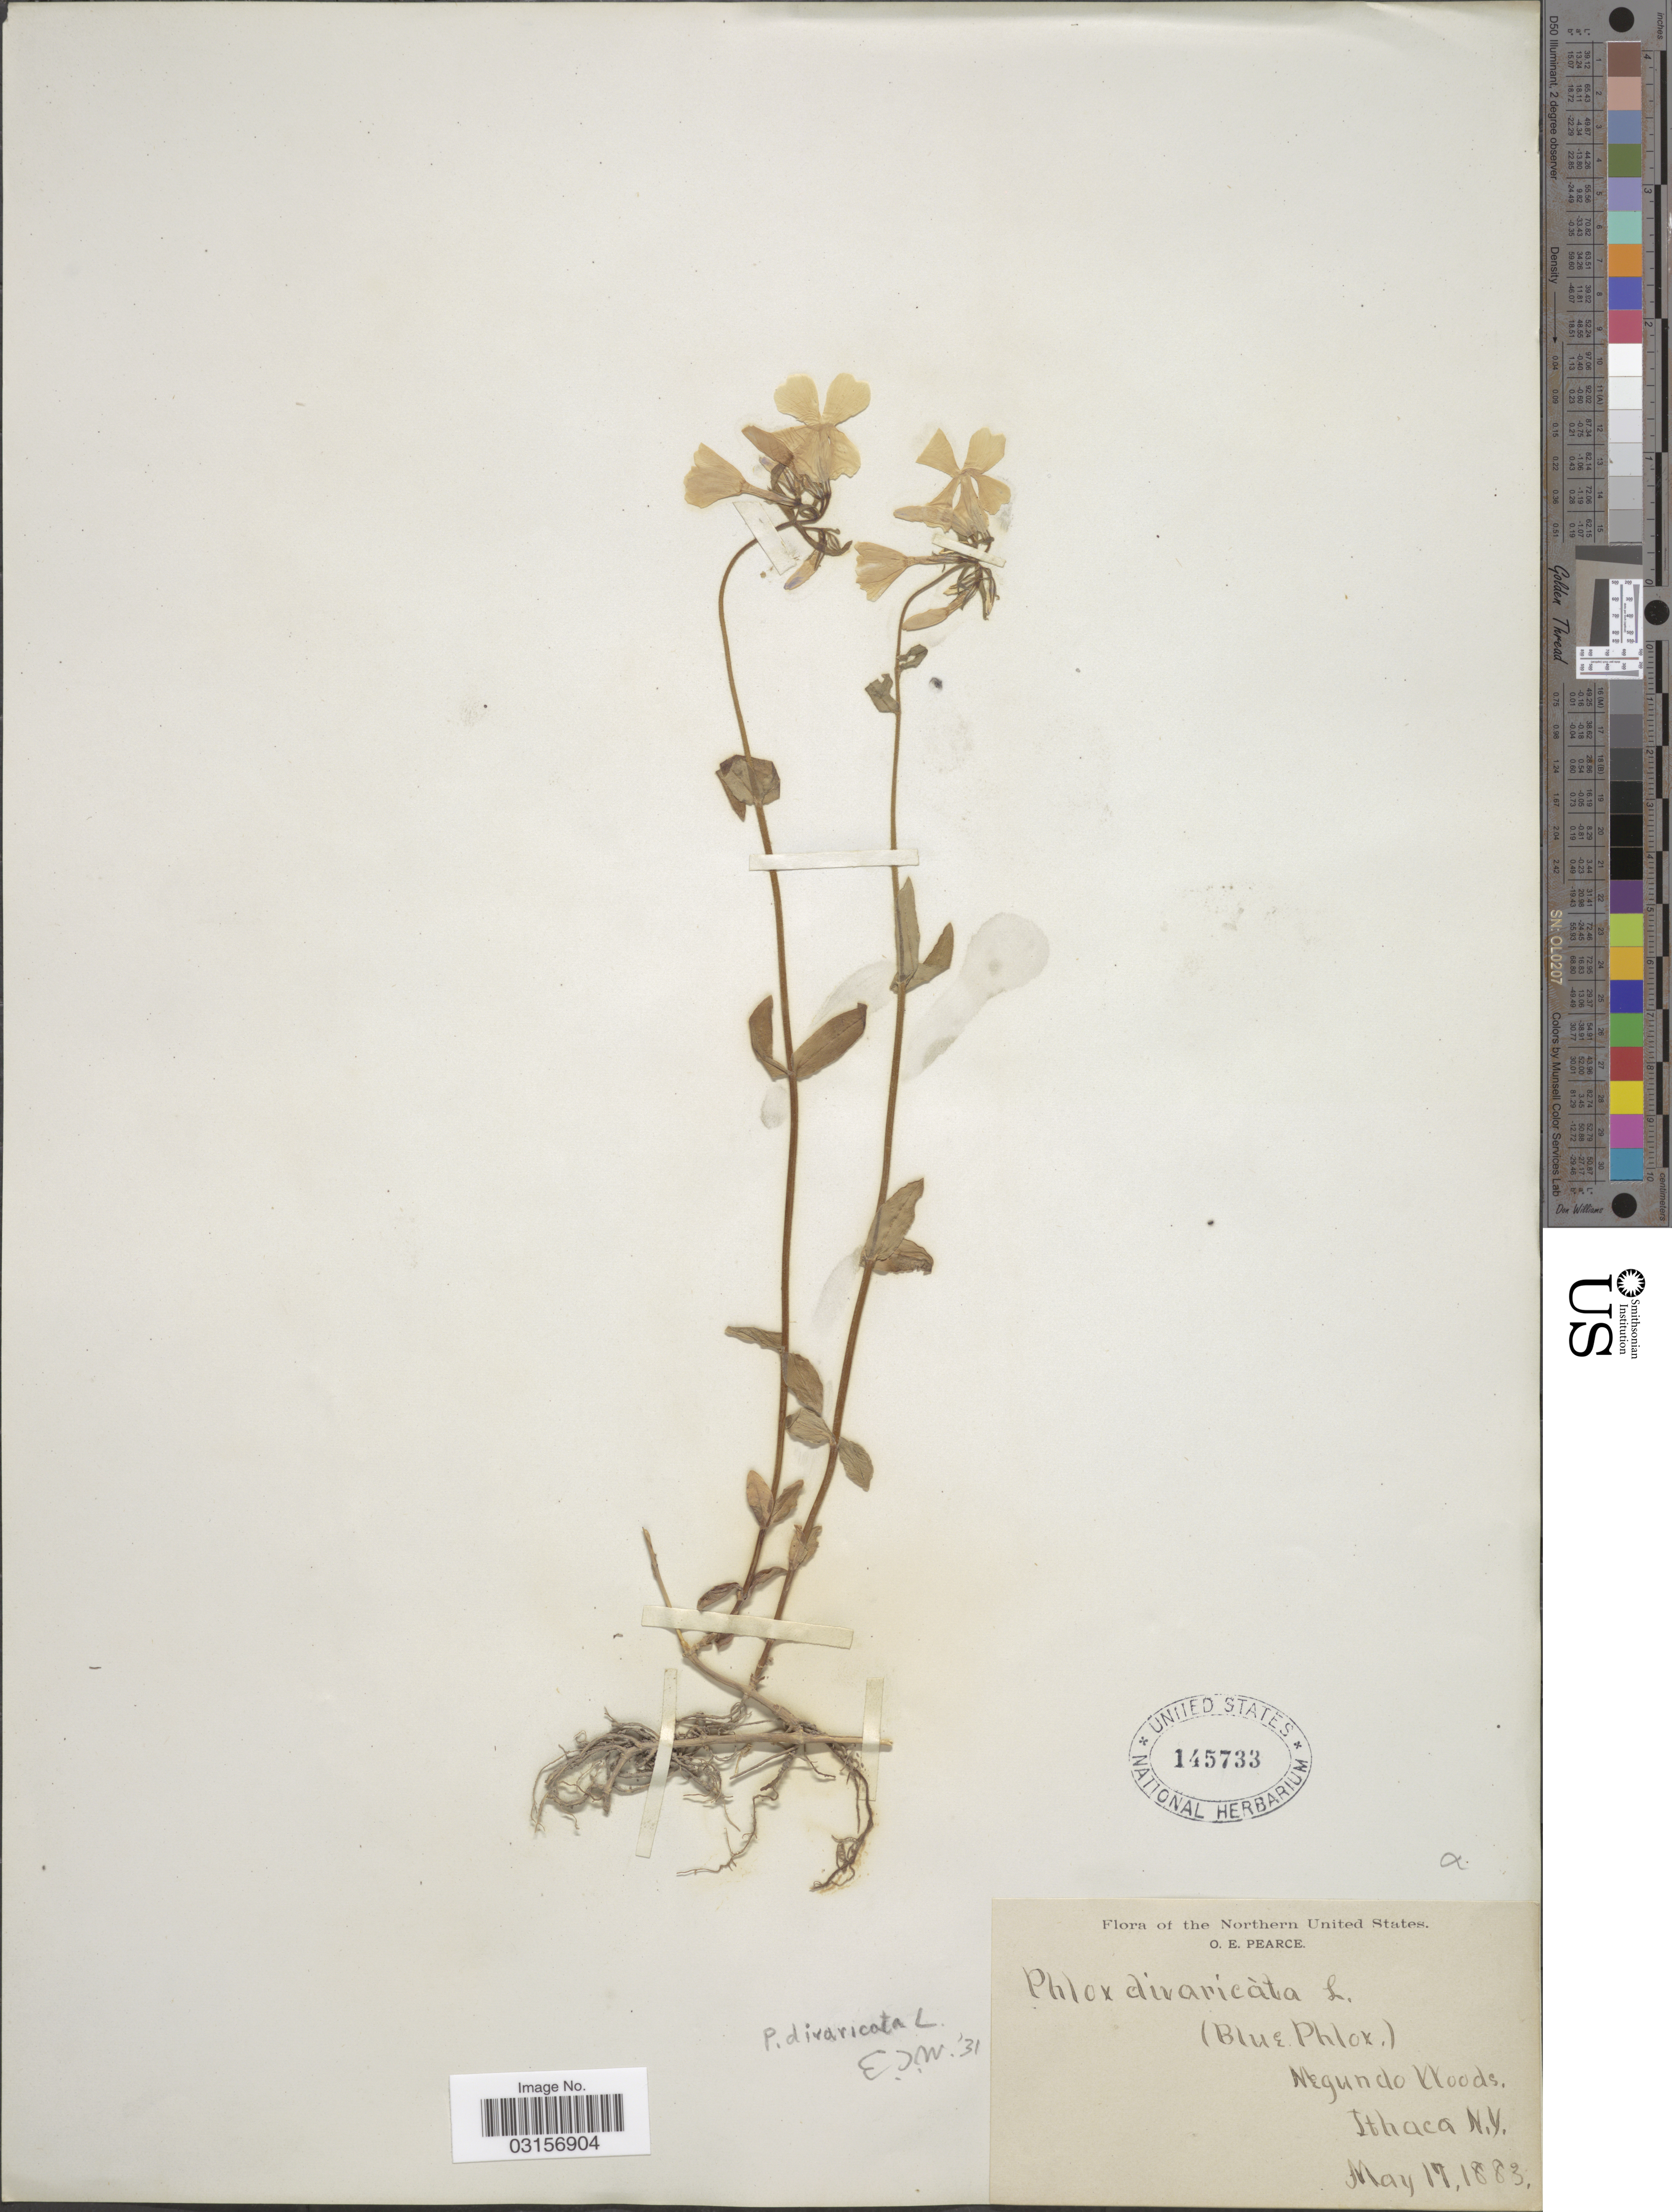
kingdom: Plantae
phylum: Tracheophyta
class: Magnoliopsida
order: Ericales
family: Polemoniaceae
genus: Phlox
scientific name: Phlox divaricata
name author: L.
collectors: O. E. Pearce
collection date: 1883-05-17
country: United States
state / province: New York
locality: Northern United States, Negundo Woods, Ithaca.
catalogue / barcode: US 145733